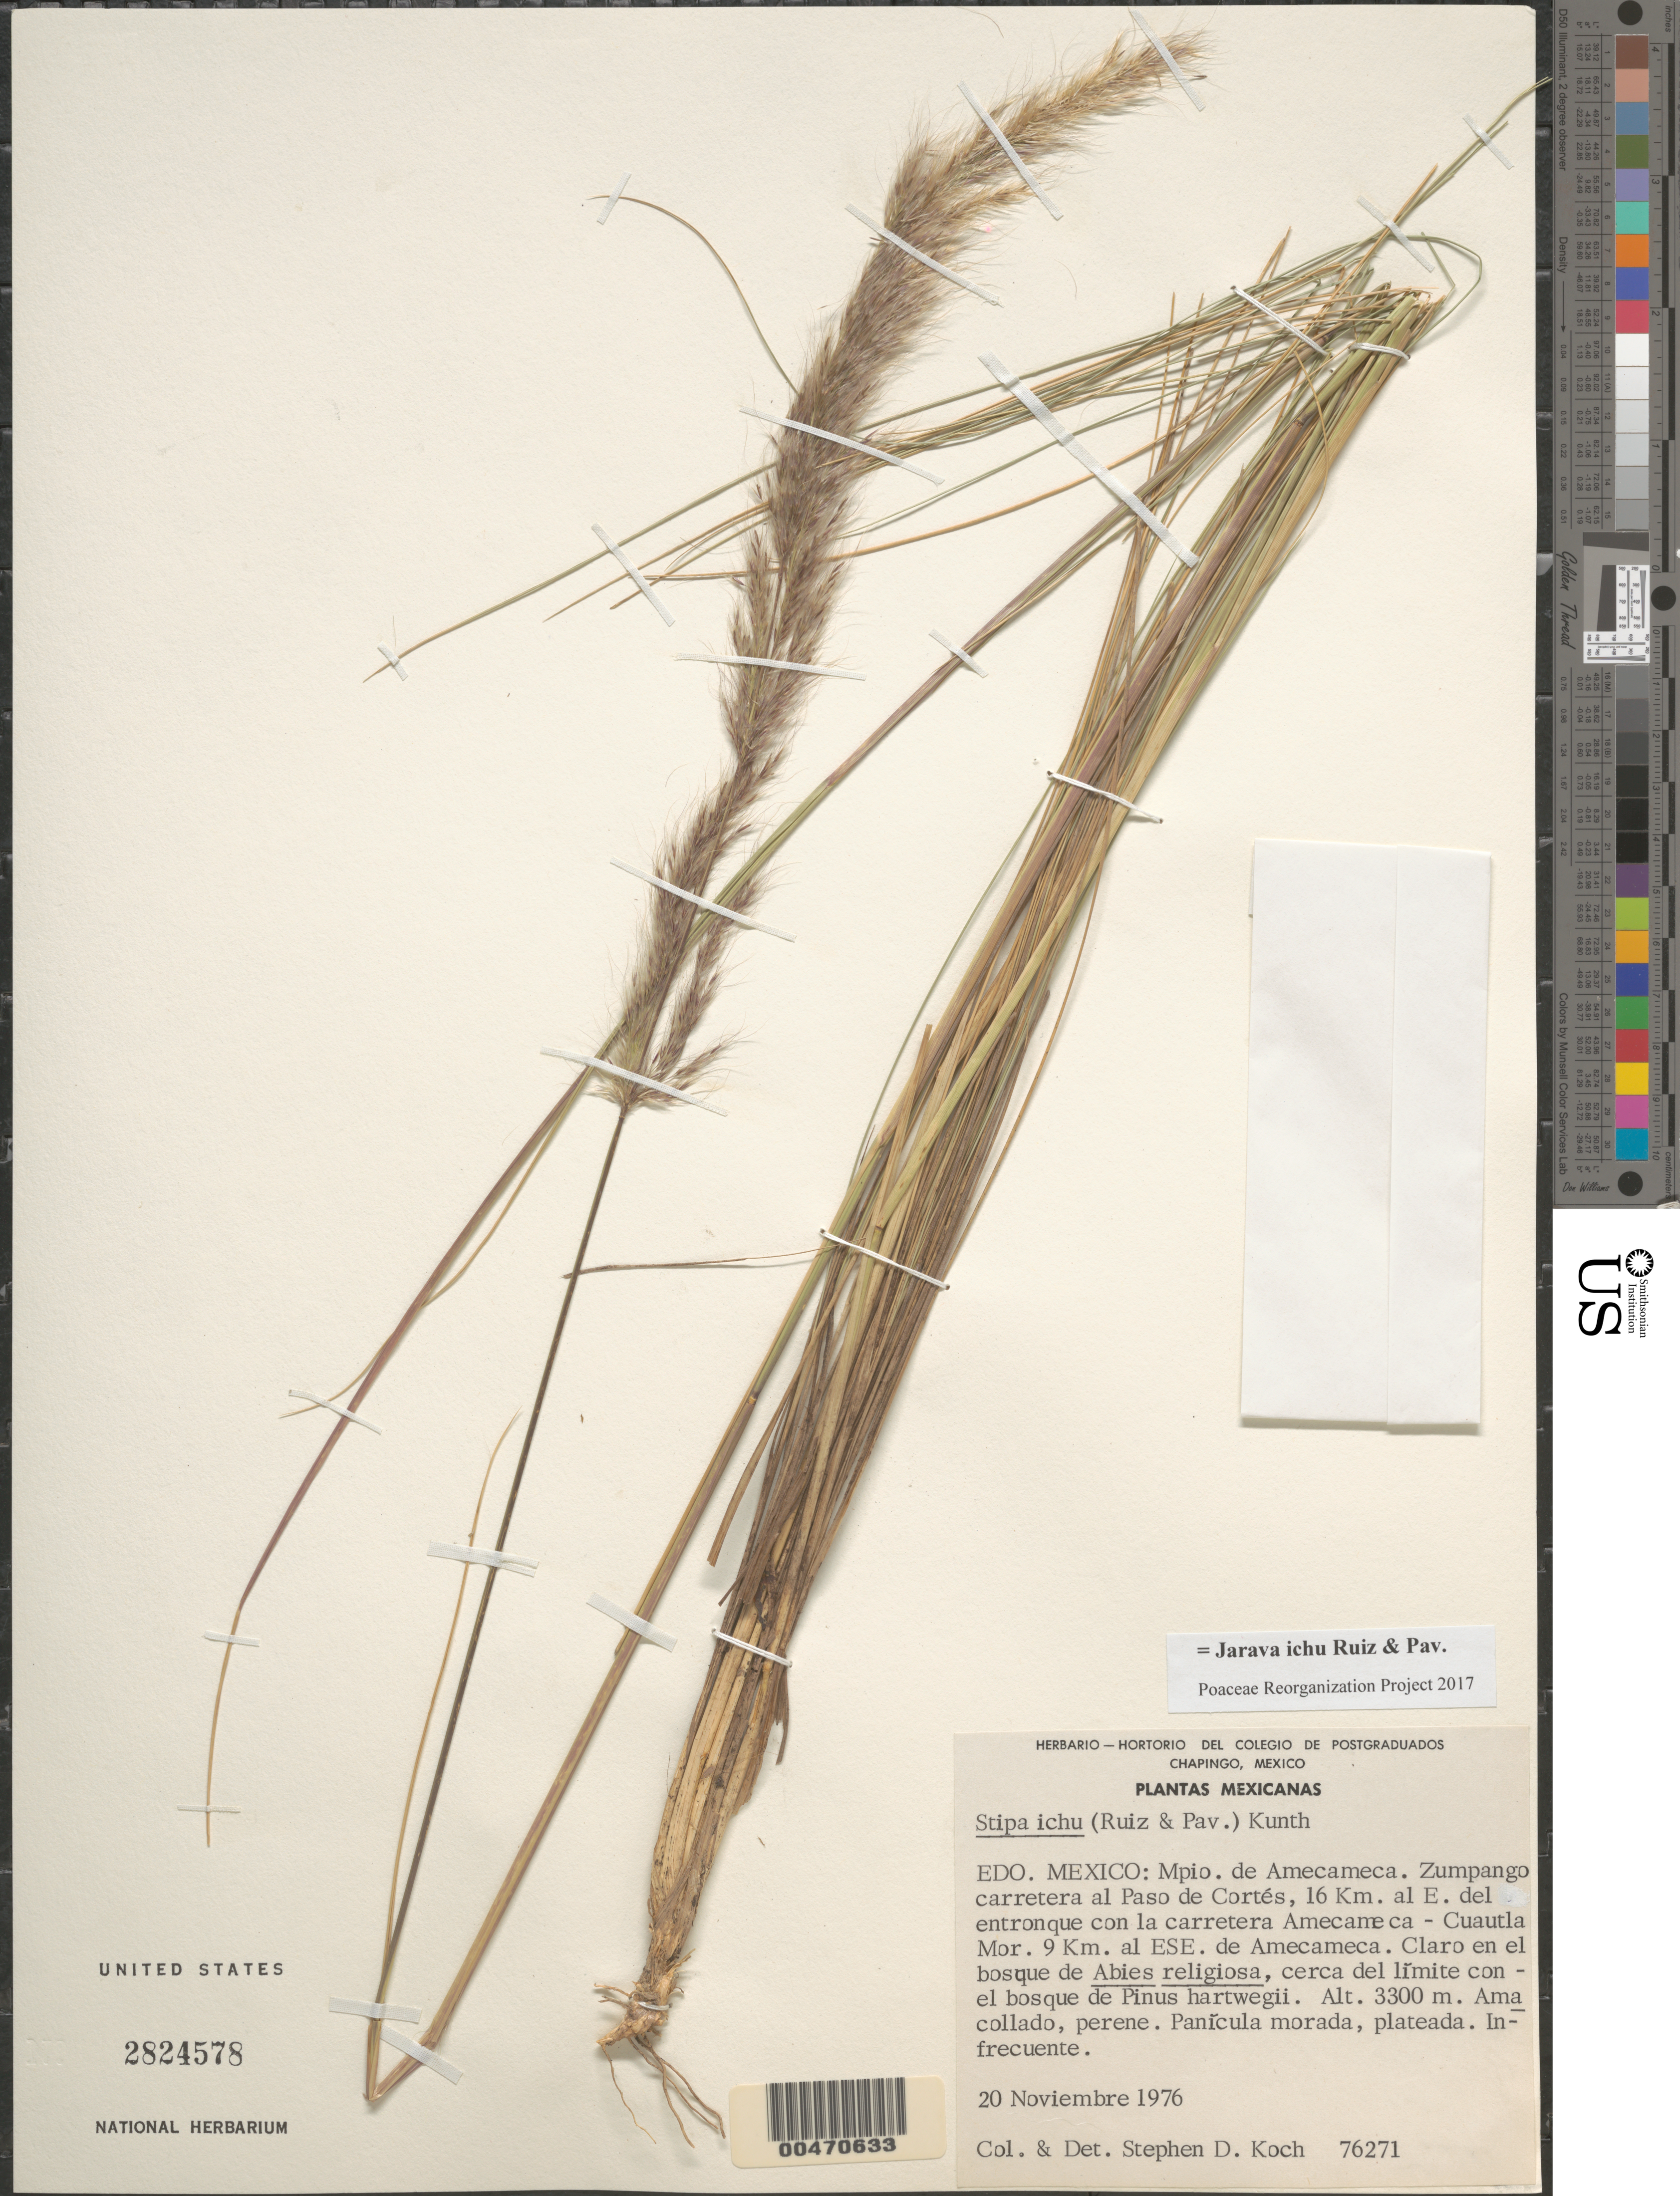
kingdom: Plantae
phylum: Tracheophyta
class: Liliopsida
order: Poales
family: Poaceae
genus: Jarava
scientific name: Jarava ichu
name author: Ruiz & Pav.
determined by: Poaceae Reorganization Project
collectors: S. D. Koch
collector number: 76271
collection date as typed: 20 Nov 1976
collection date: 1976-11-20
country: México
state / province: México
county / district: Amecameca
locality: Zumbango hwy to Paso de Cortés, 16 km E of jct with Amecameca-Cuautla hwy, 9 km ESE of Amecameca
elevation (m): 3300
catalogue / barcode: US 2824578